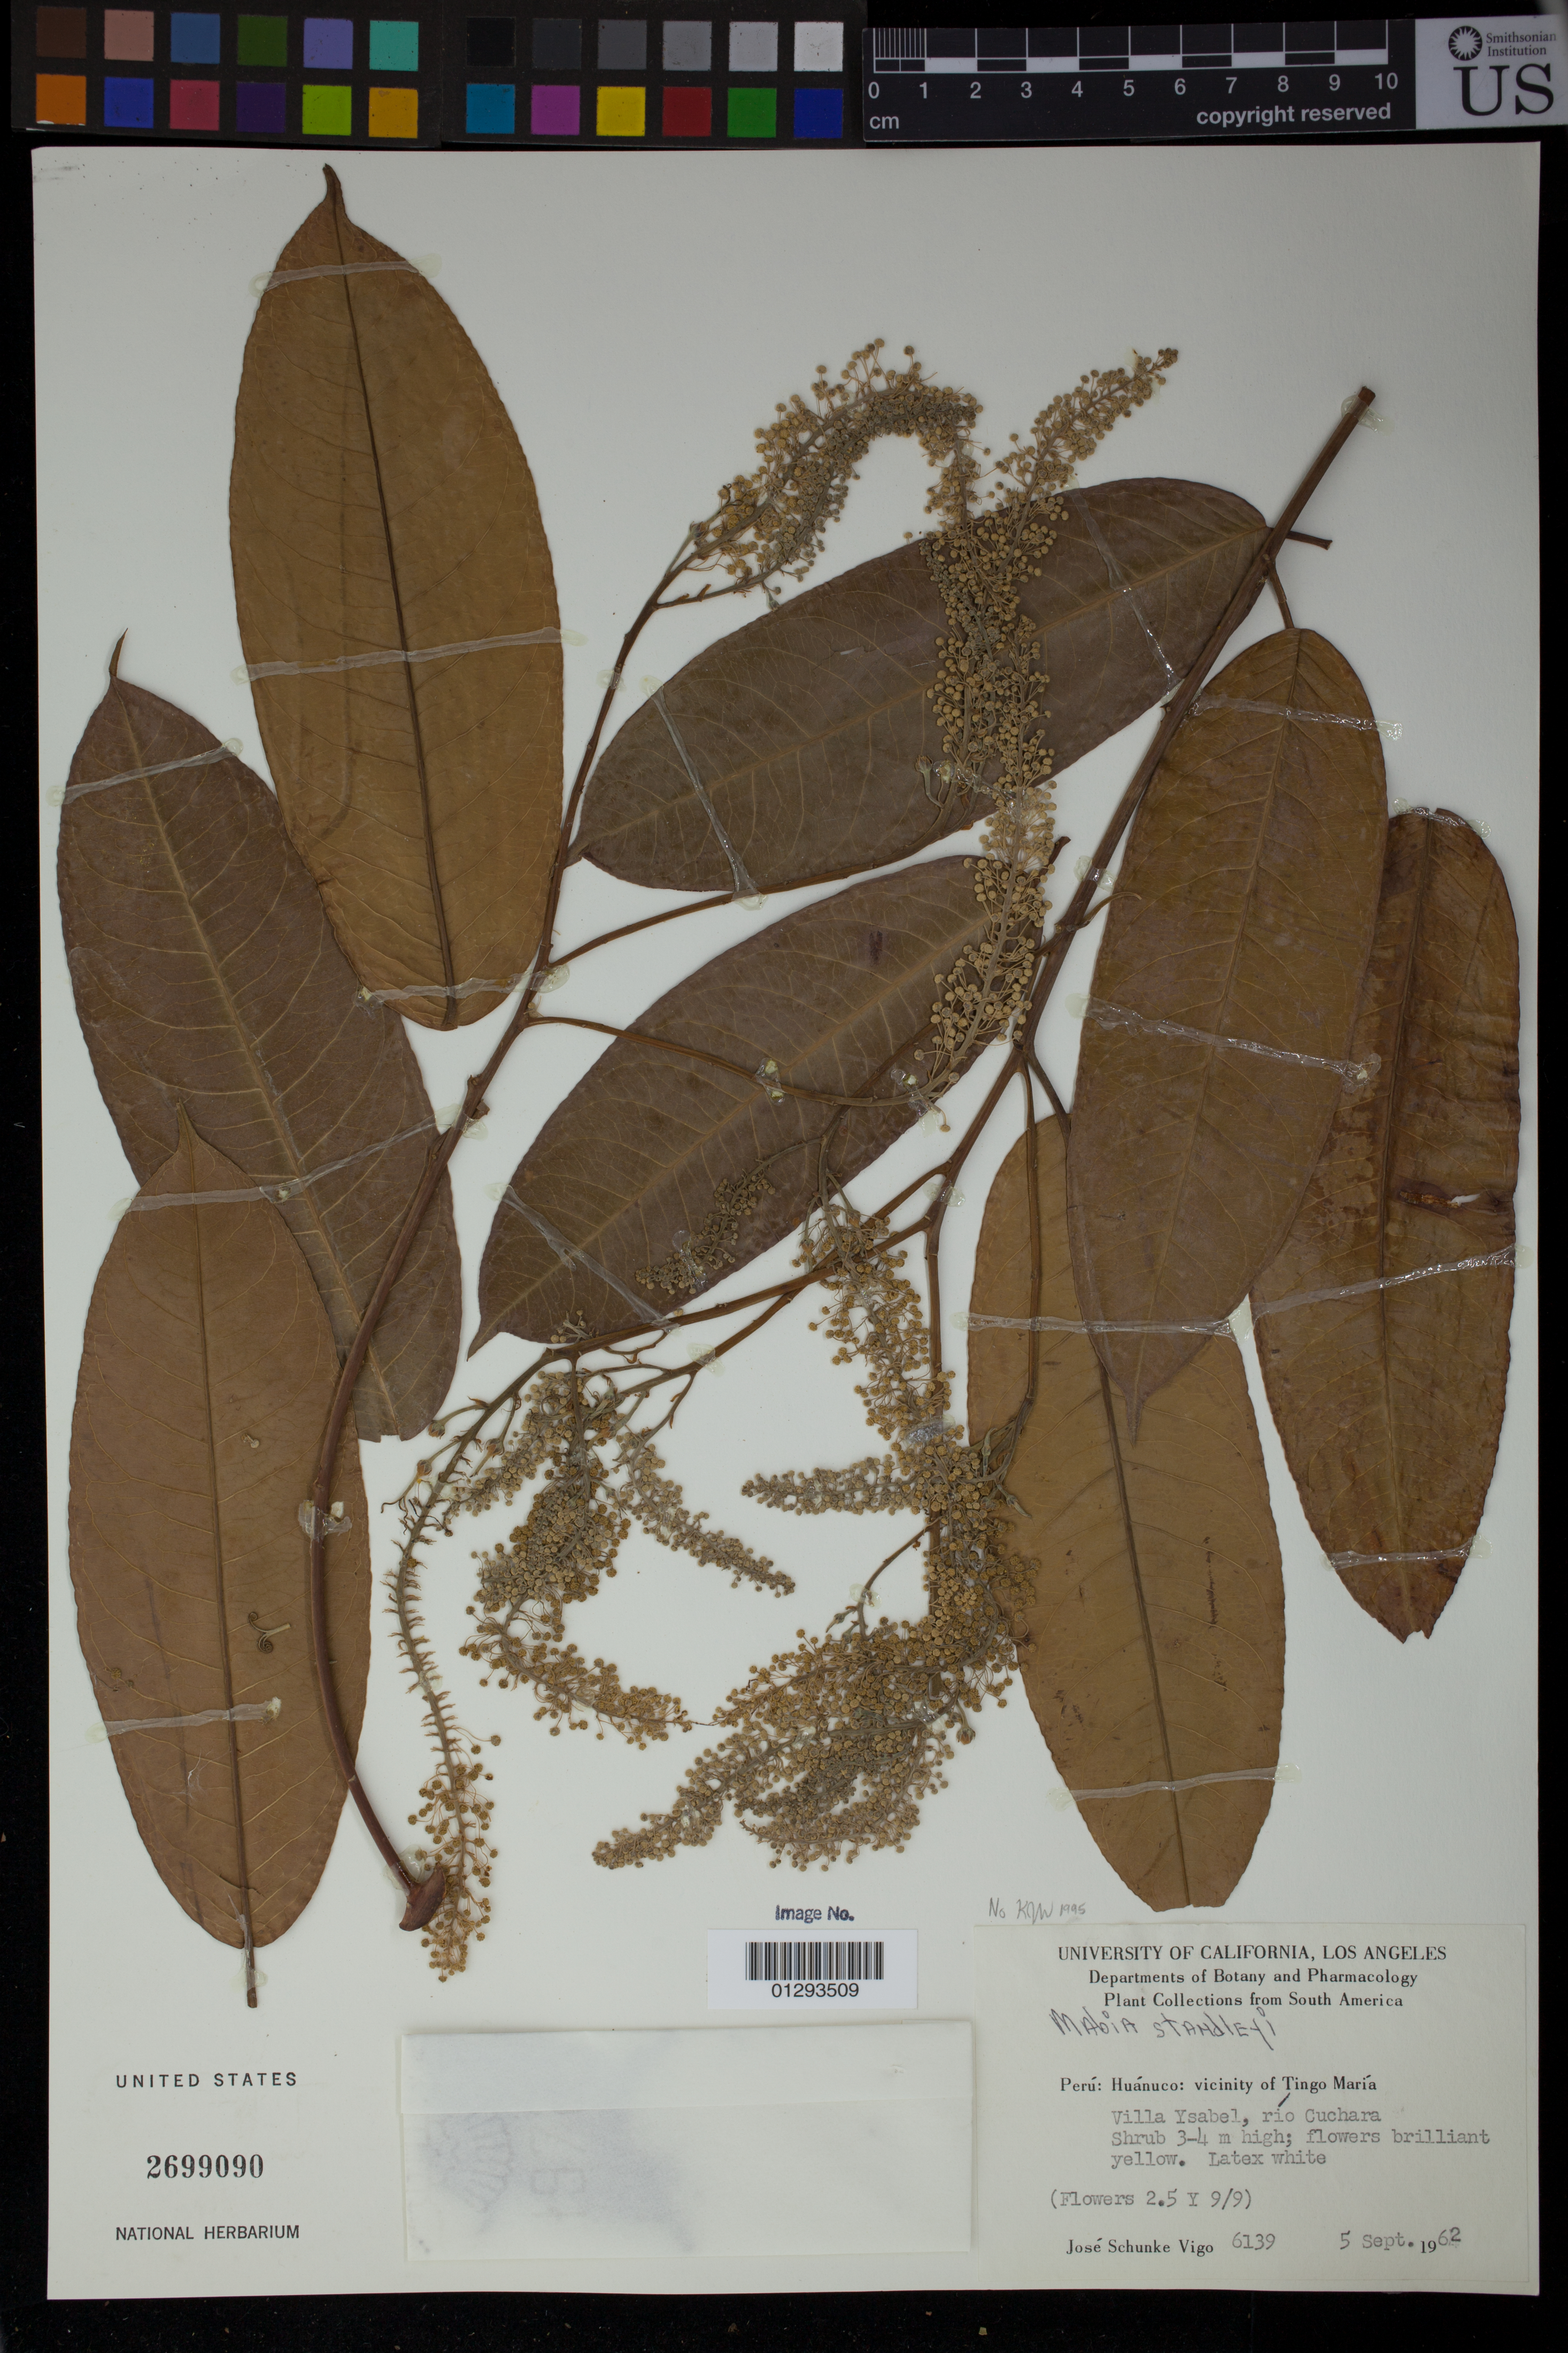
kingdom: Plantae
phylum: Tracheophyta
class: Magnoliopsida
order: Malpighiales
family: Euphorbiaceae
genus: Mabea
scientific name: Mabea sp.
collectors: J. Schunke Vigo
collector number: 6139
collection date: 1962-09-05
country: Peru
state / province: Huánuco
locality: vicinity of Tingo Maria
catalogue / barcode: US 2699090